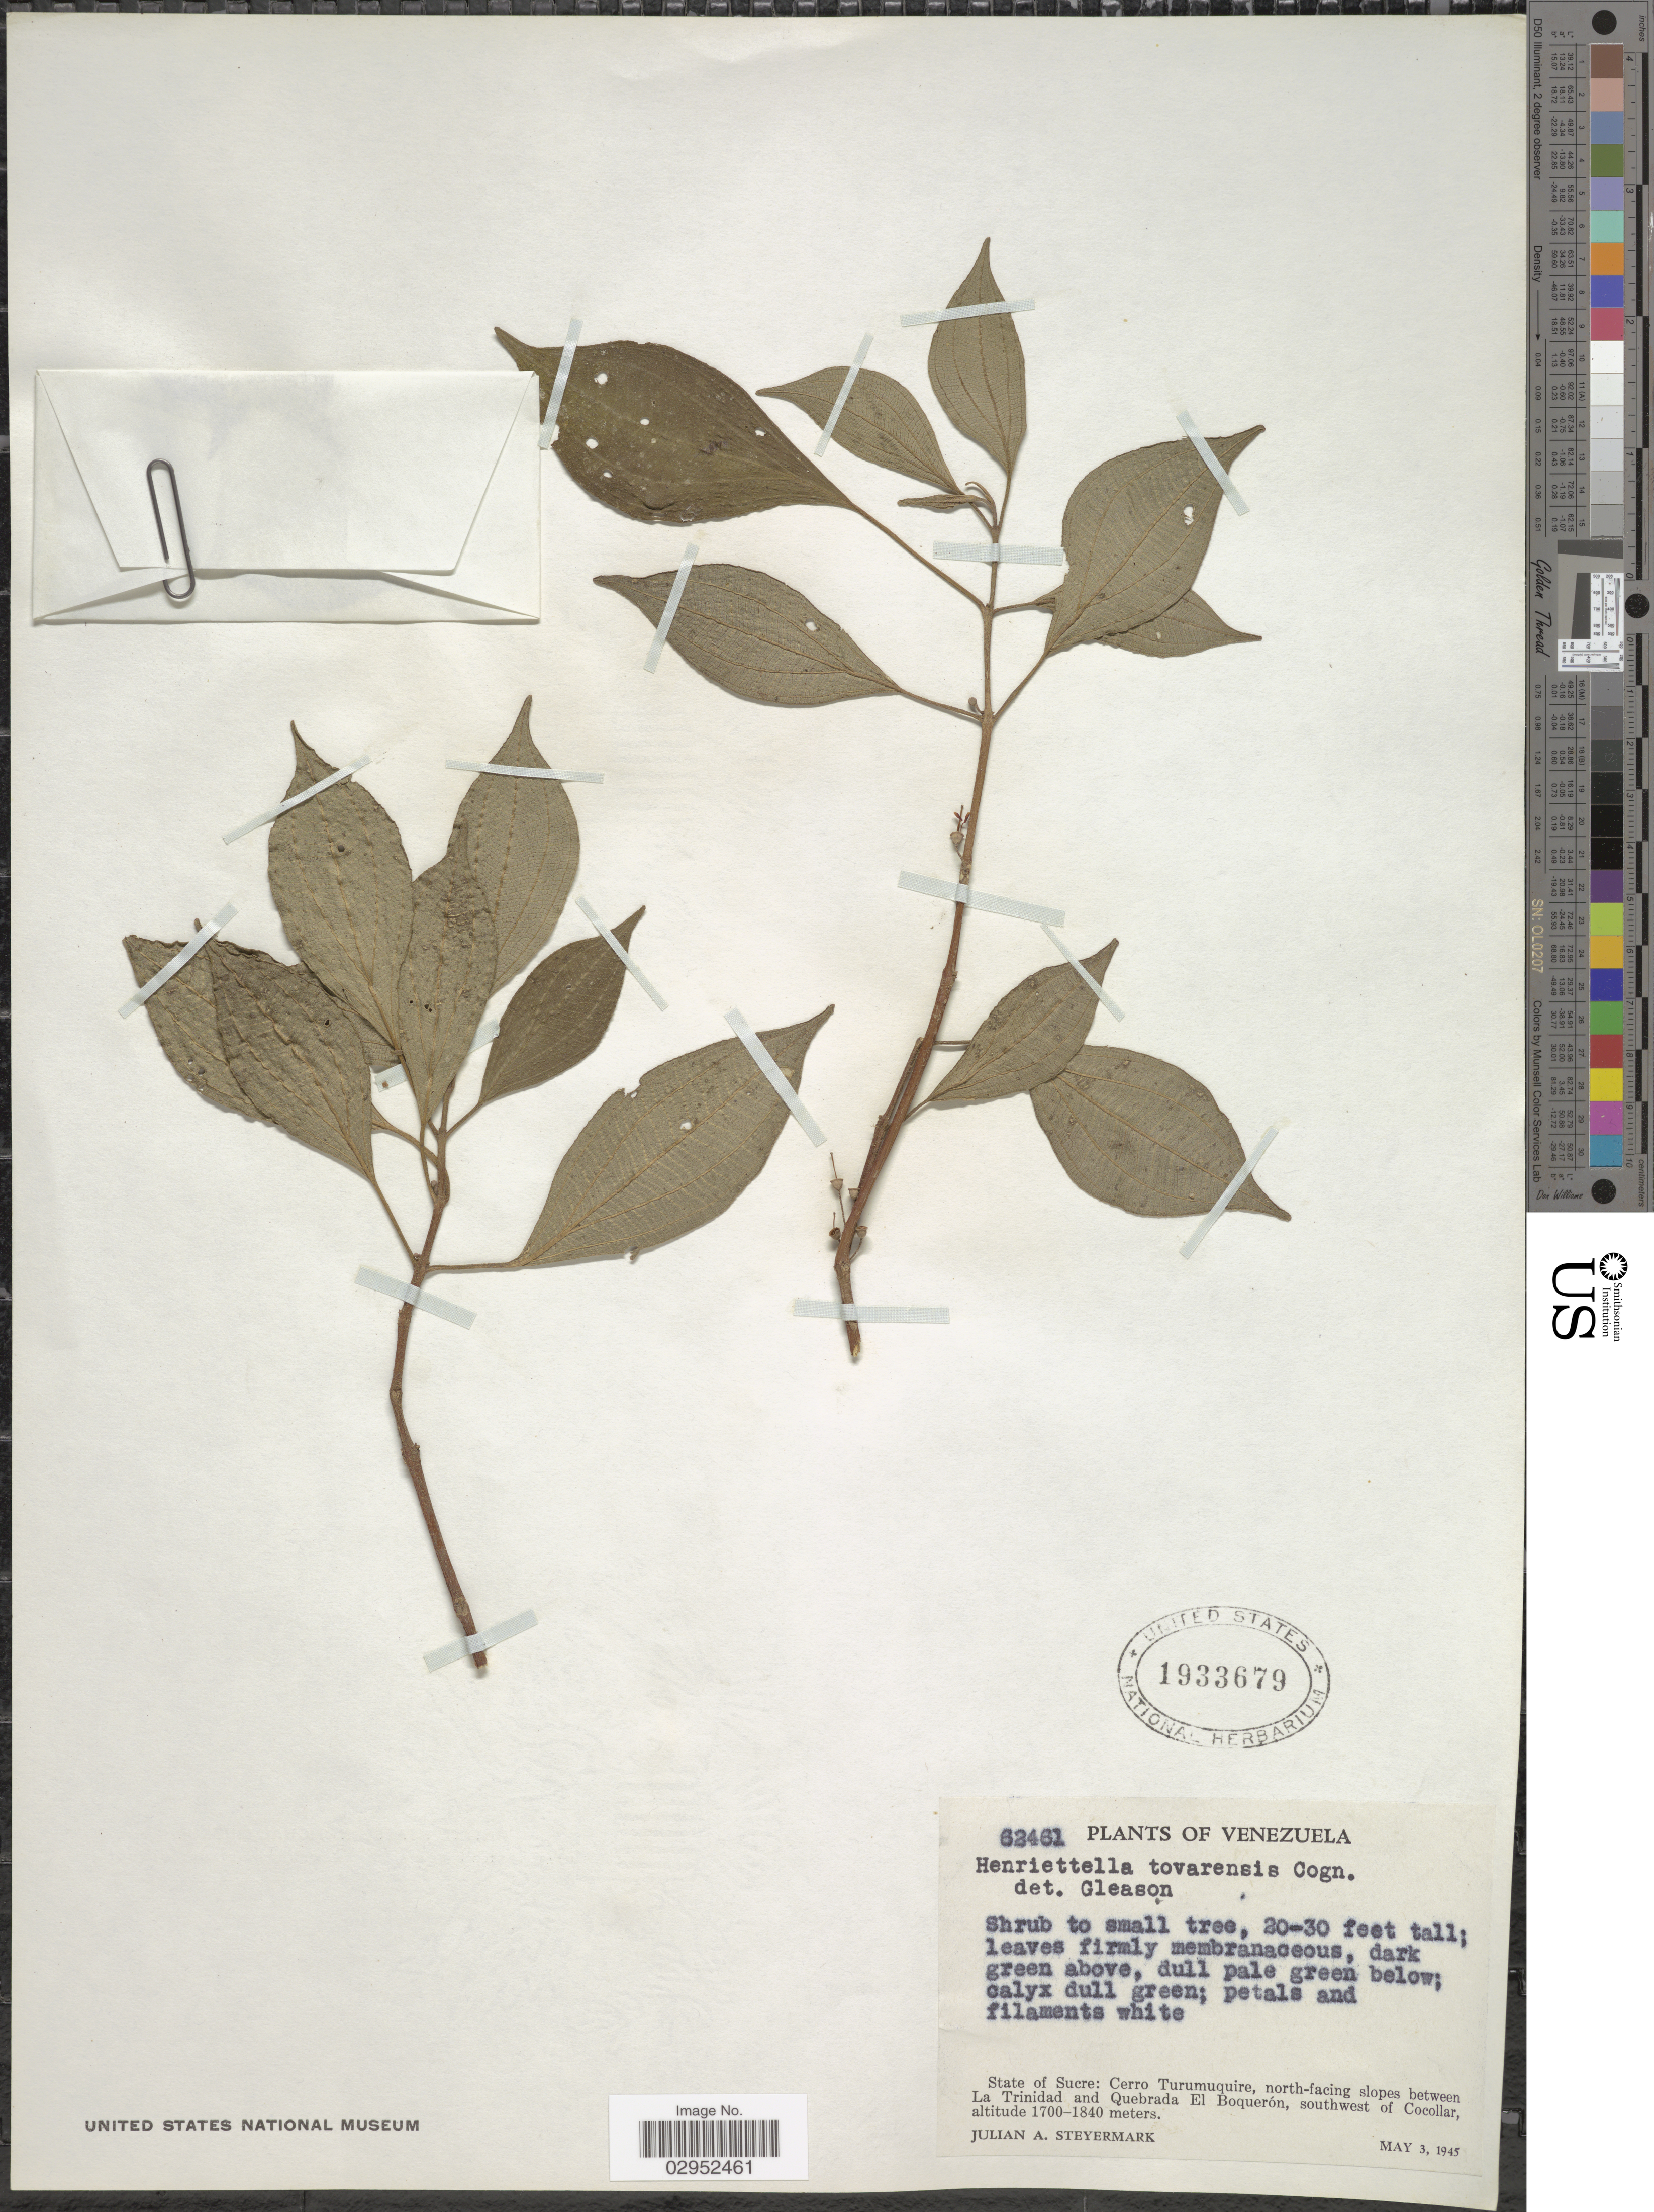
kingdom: Plantae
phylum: Tracheophyta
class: Magnoliopsida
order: Myrtales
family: Melastomataceae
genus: Henriettea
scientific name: Henriettea tovarensis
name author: (Cogn.) Penneys et al.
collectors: J. Steyermark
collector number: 62461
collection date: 1945-05-03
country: Venezuela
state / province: Sucre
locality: Cerro Turumuquire, north-facing slopes between La Trinidad and Quebrada El Boquerón, southwest of Cocollar.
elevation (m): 1700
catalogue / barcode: US 1933679